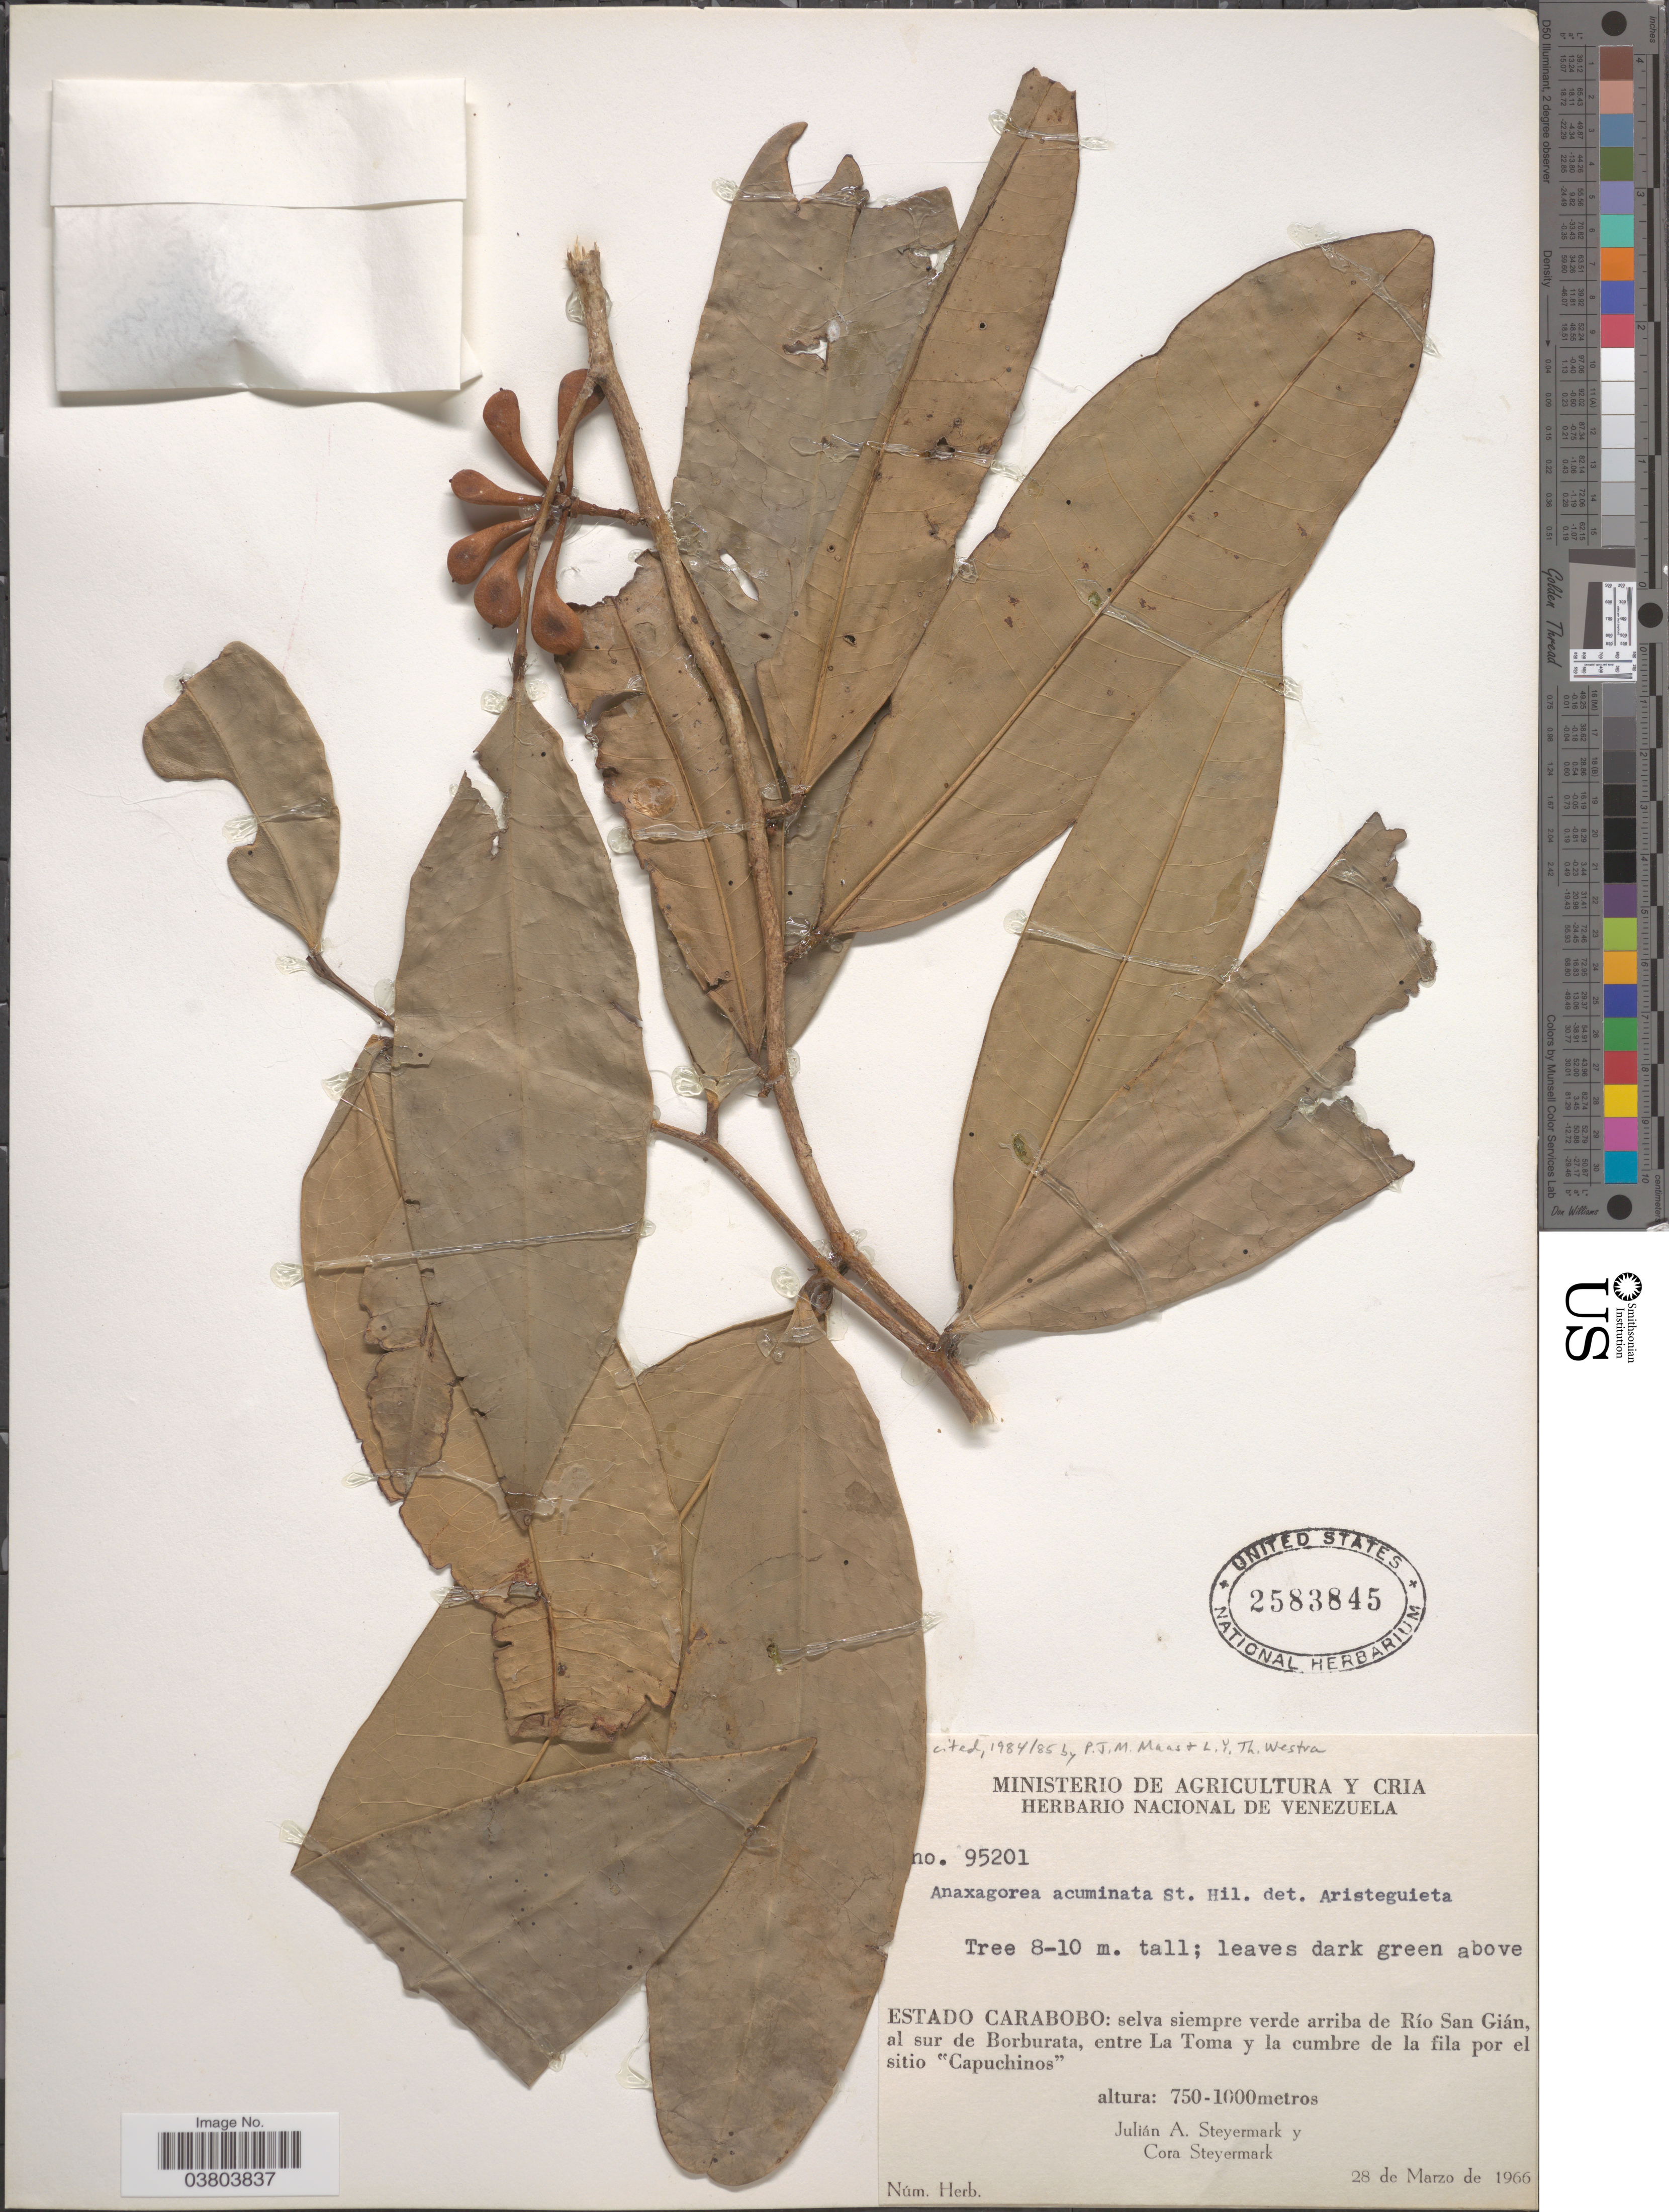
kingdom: Plantae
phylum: Tracheophyta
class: Magnoliopsida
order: Magnoliales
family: Annonaceae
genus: Anaxagorea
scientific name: Anaxagorea acuminata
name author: (Dunal) A. DC.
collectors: J. Steyermark & C. Steyermark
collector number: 95201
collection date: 1966-03-28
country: Venezuela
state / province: Carabobo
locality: Selva siempre verde arriba de Río San Gián, al sur de Borburata, entre La Toma y la cumbre de la fila por el sitio "Capuchinos".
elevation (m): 750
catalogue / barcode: US 2583845